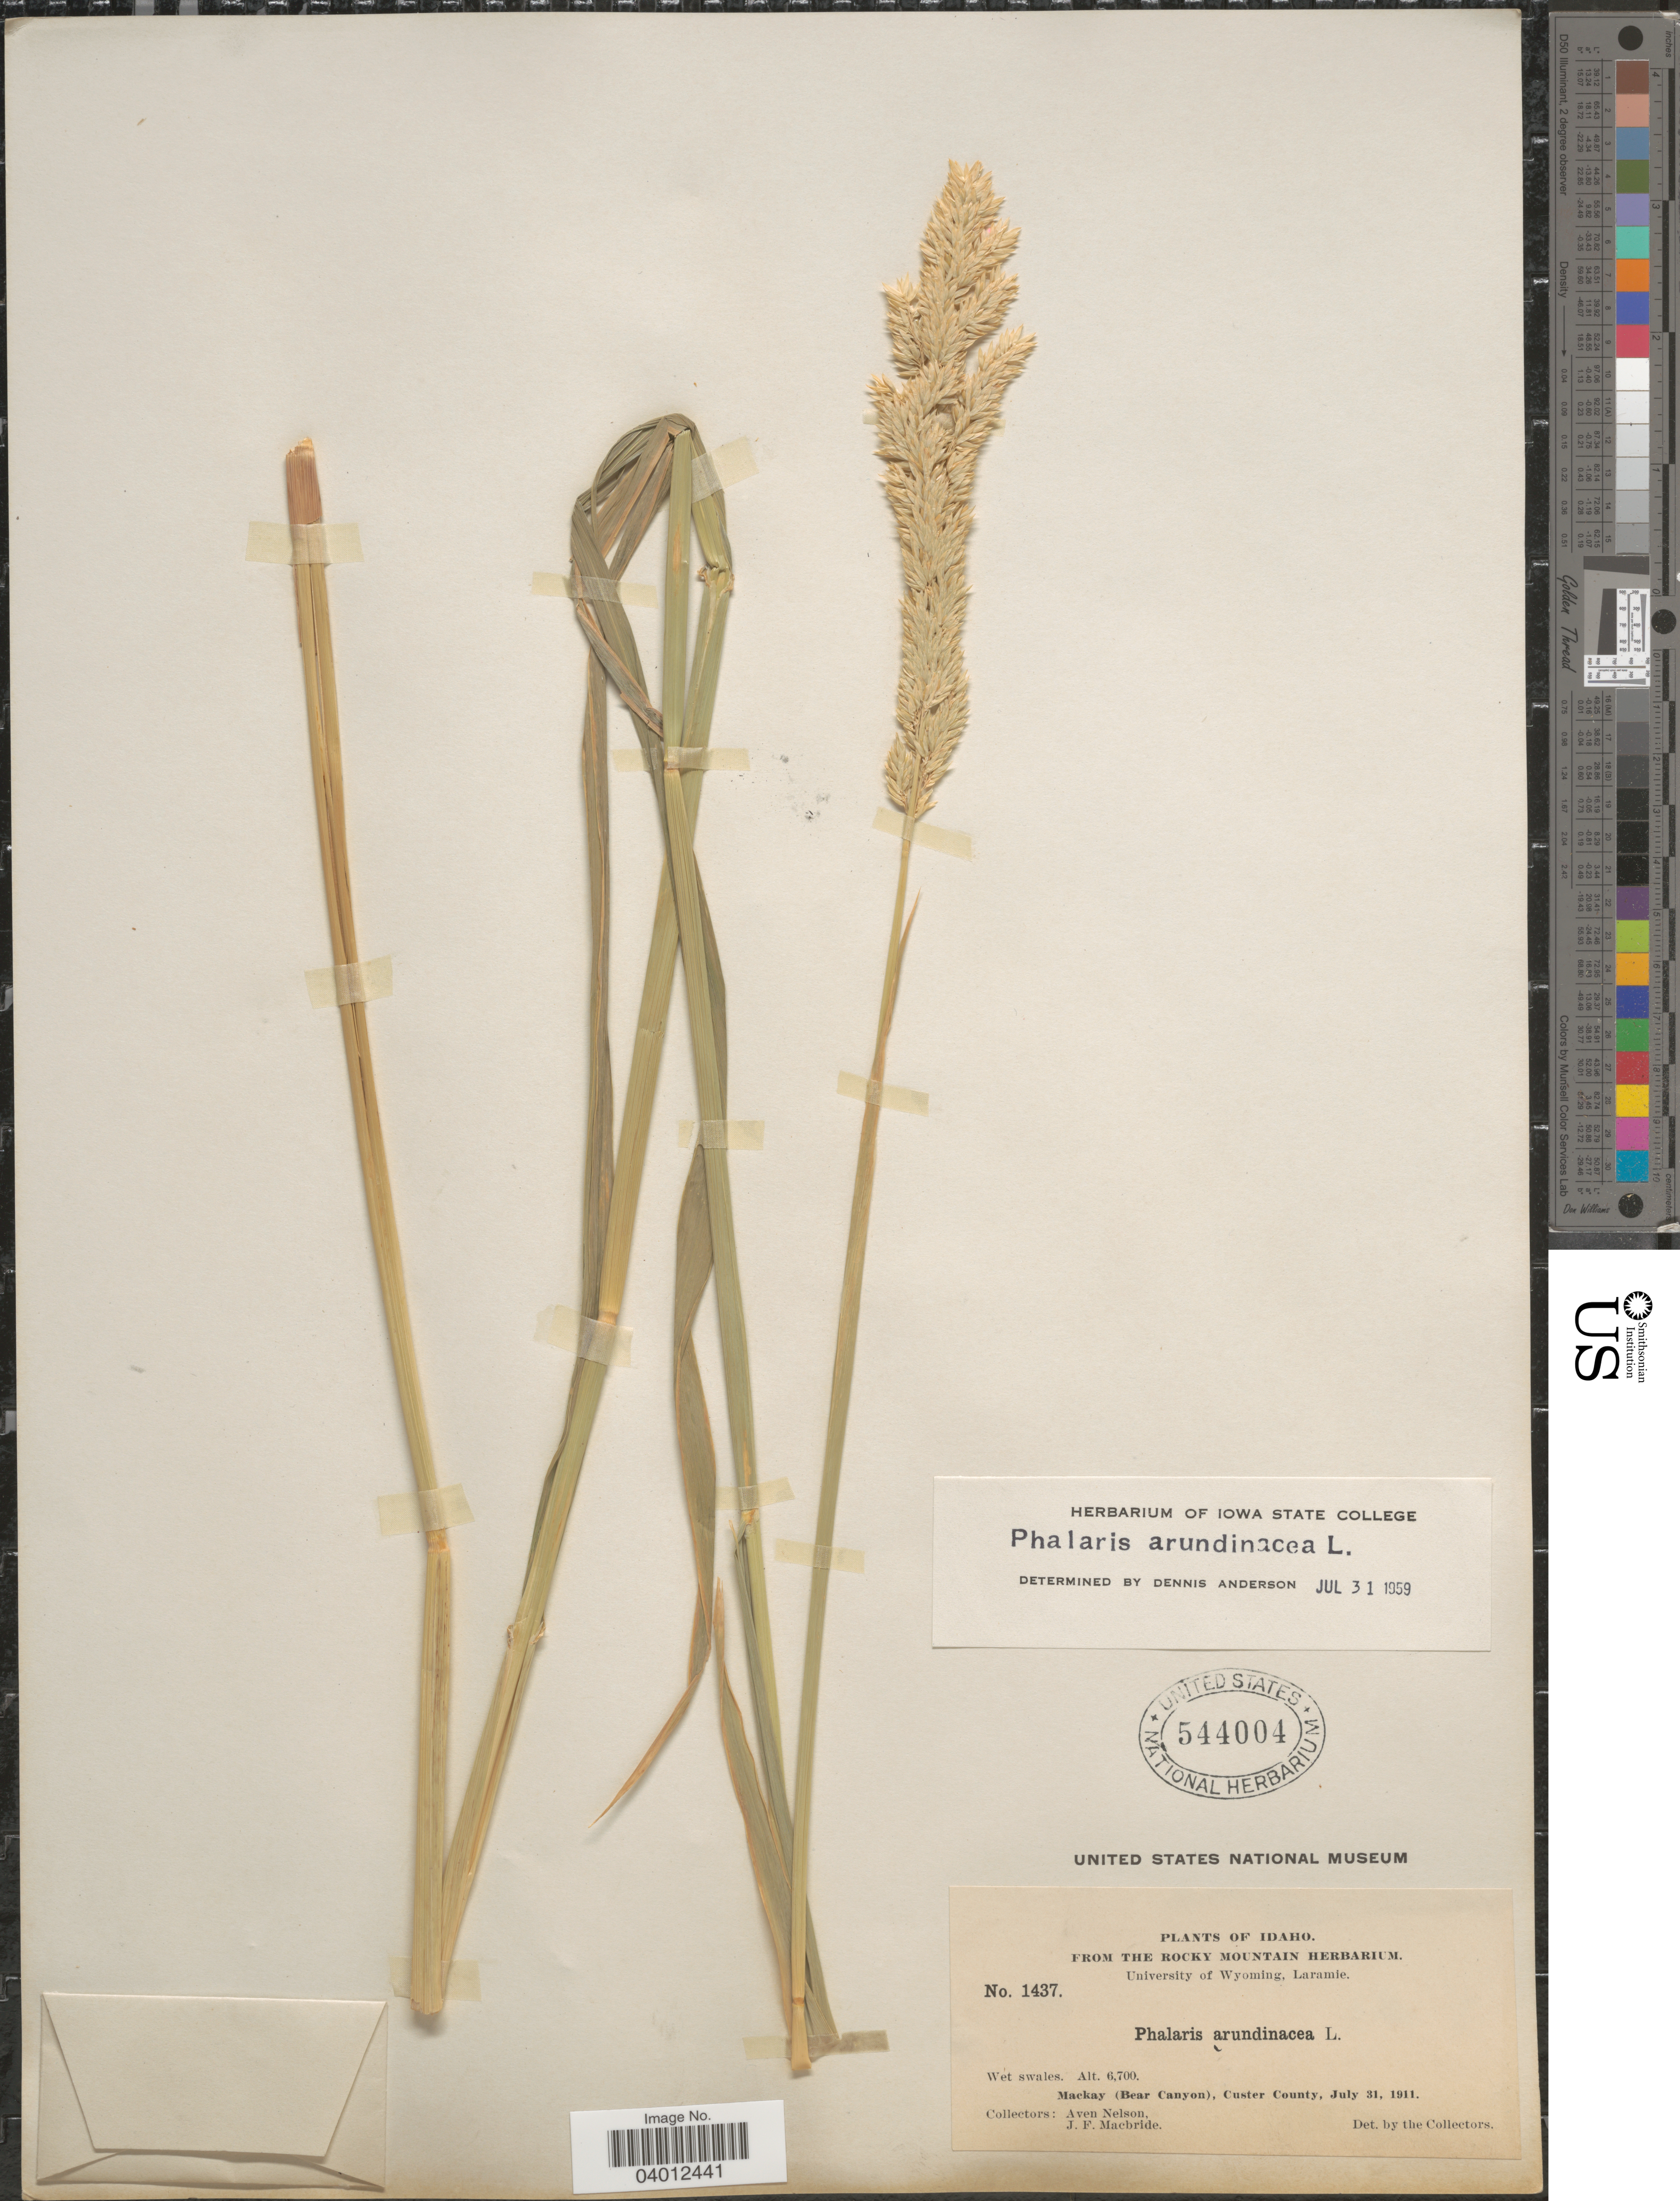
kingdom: Plantae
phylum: Tracheophyta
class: Liliopsida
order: Poales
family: Poaceae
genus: Phalaris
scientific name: Phalaris arundinacea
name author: L.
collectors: A. Nelson & J. F. Macbride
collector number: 1437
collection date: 1911-07-31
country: United States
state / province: Idaho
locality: Mackay (Bear Canyon), Custer County.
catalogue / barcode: US 544004